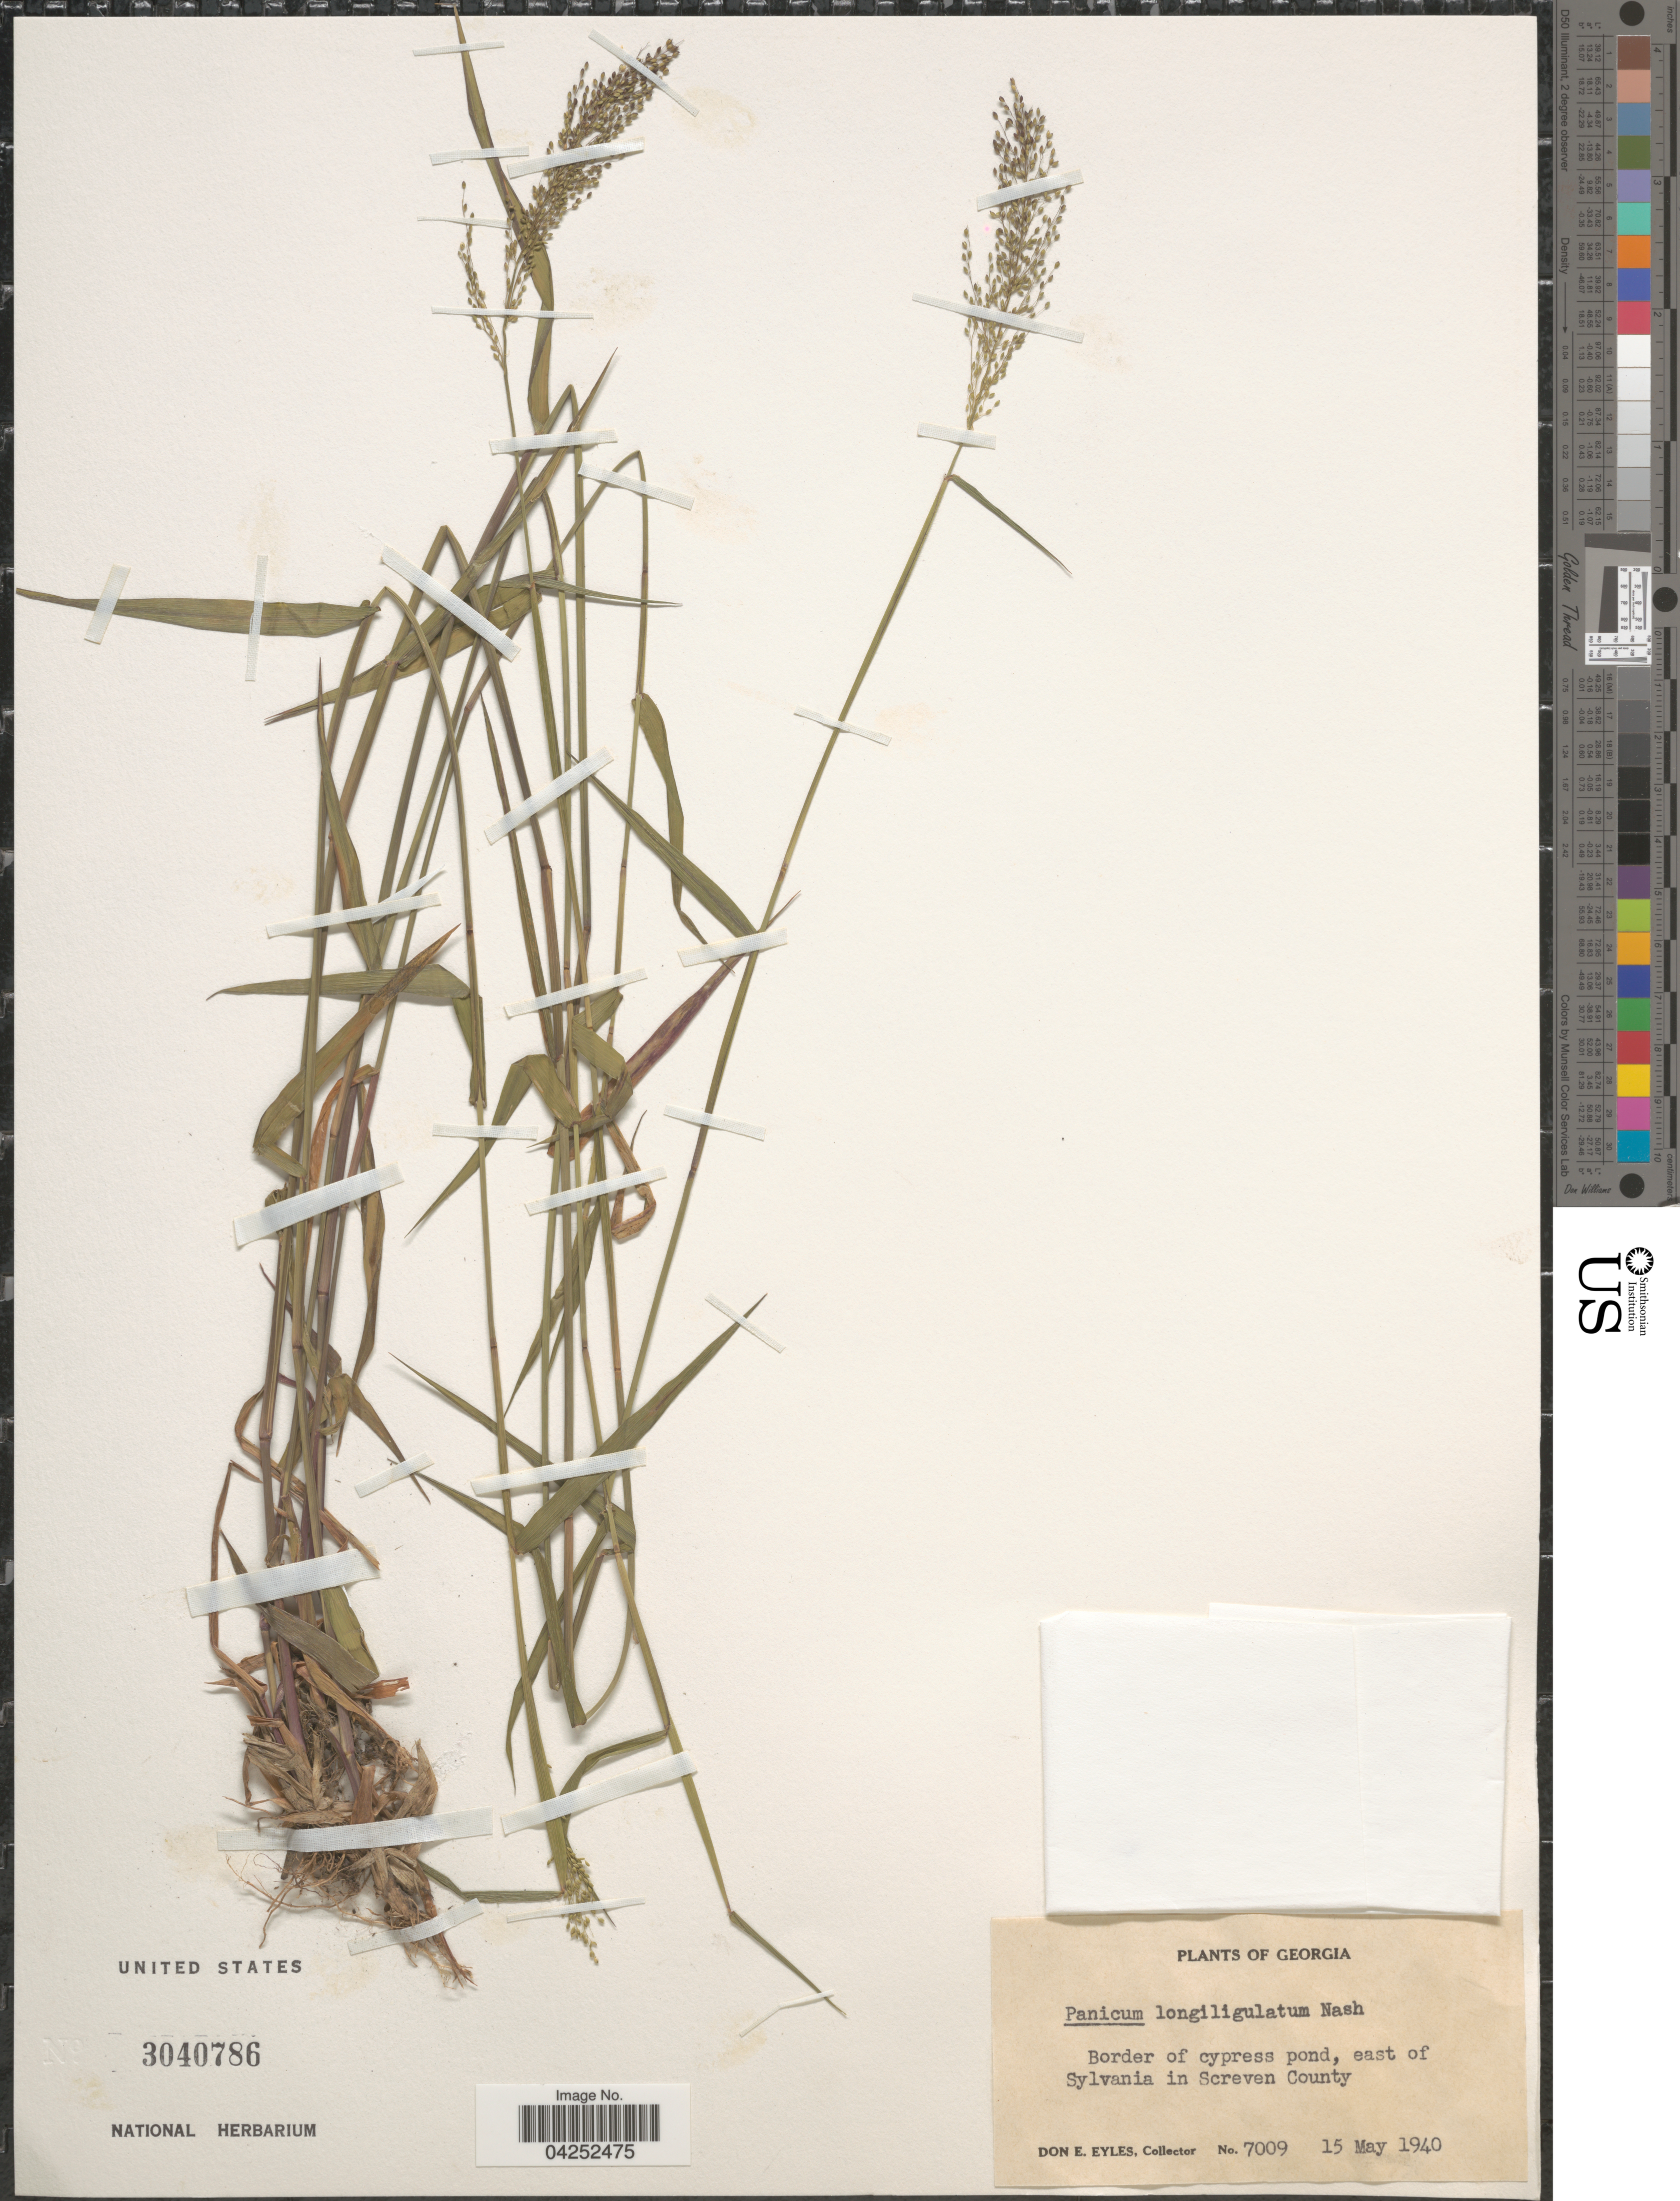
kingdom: Plantae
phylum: Tracheophyta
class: Liliopsida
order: Poales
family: Poaceae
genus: Dichanthelium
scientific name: Dichanthelium bicknellii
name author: (Nash) LeBlond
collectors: D. Eyles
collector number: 7009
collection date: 1940-05-15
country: United States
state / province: Georgia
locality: Border of cypress pond, east of Sylvania in Screven County.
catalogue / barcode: US 3040786